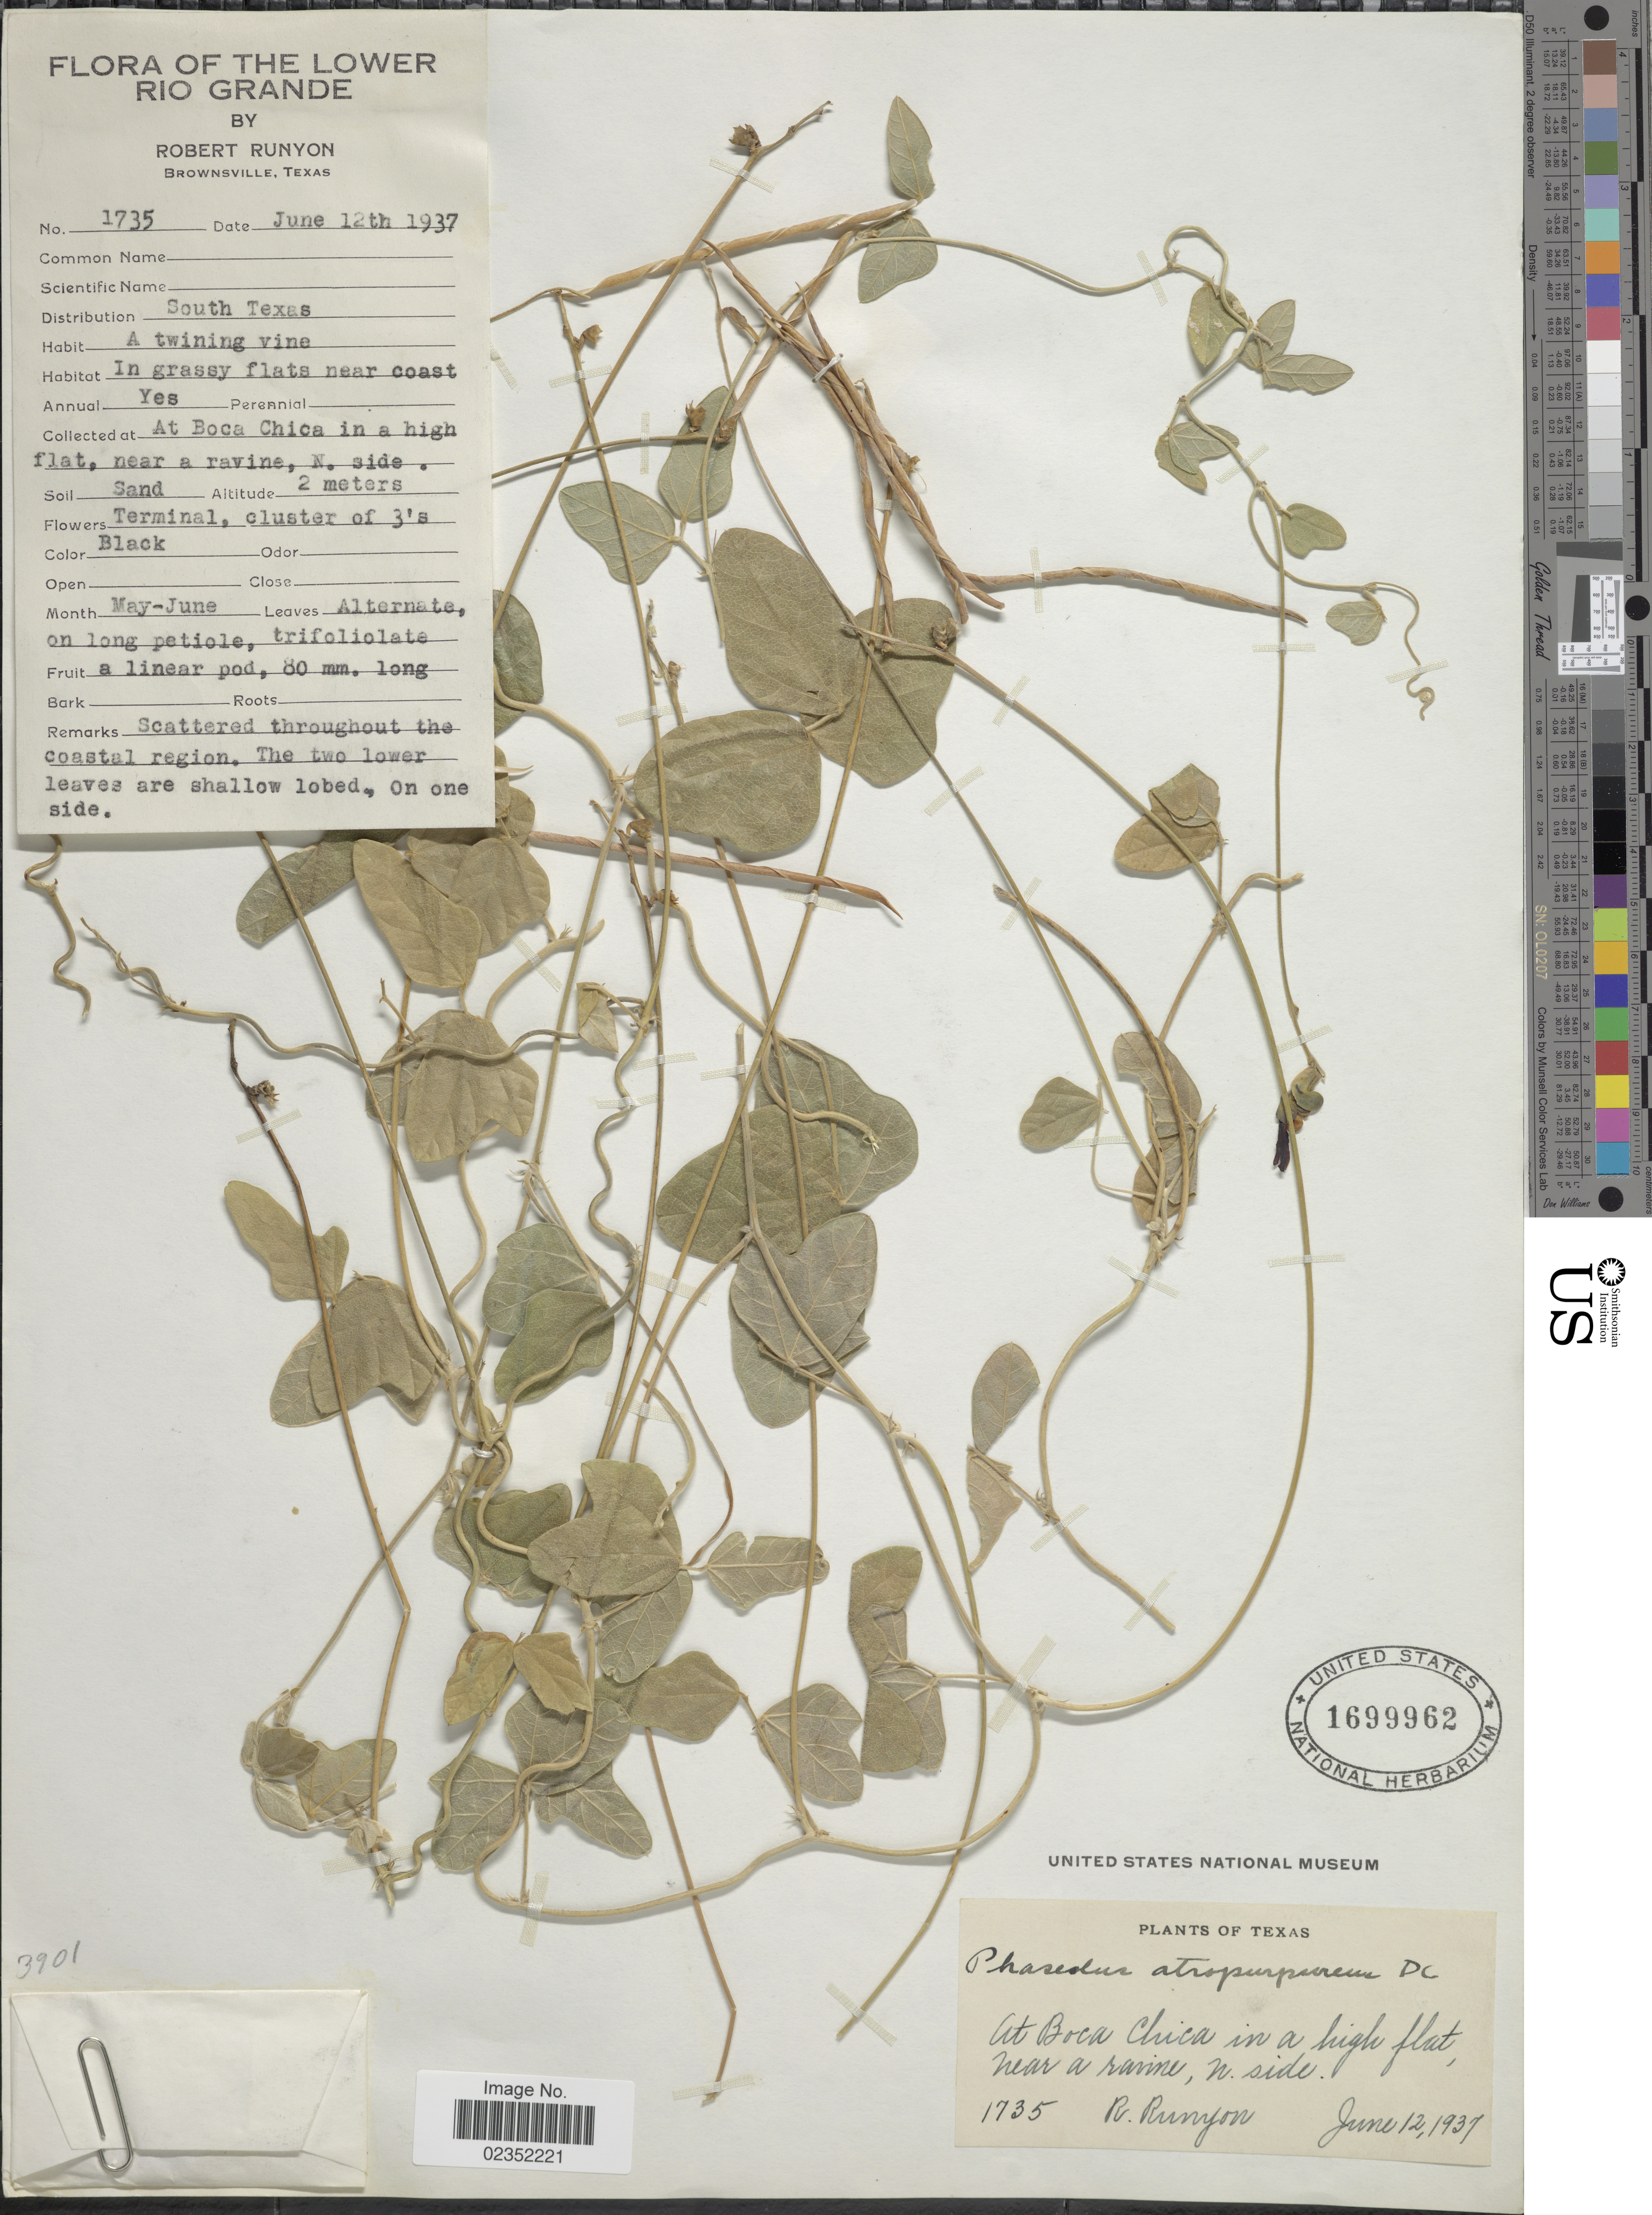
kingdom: Plantae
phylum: Tracheophyta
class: Magnoliopsida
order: Fabales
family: Fabaceae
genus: Macroptilium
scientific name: Macroptilium atropurpureum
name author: (DC.) Urb.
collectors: R. Runyon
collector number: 1735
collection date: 1937-06-12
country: United States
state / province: Texas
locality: At Boca Chica in a high flat, near a ravine, N. side.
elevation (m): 2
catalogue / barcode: US 1699962